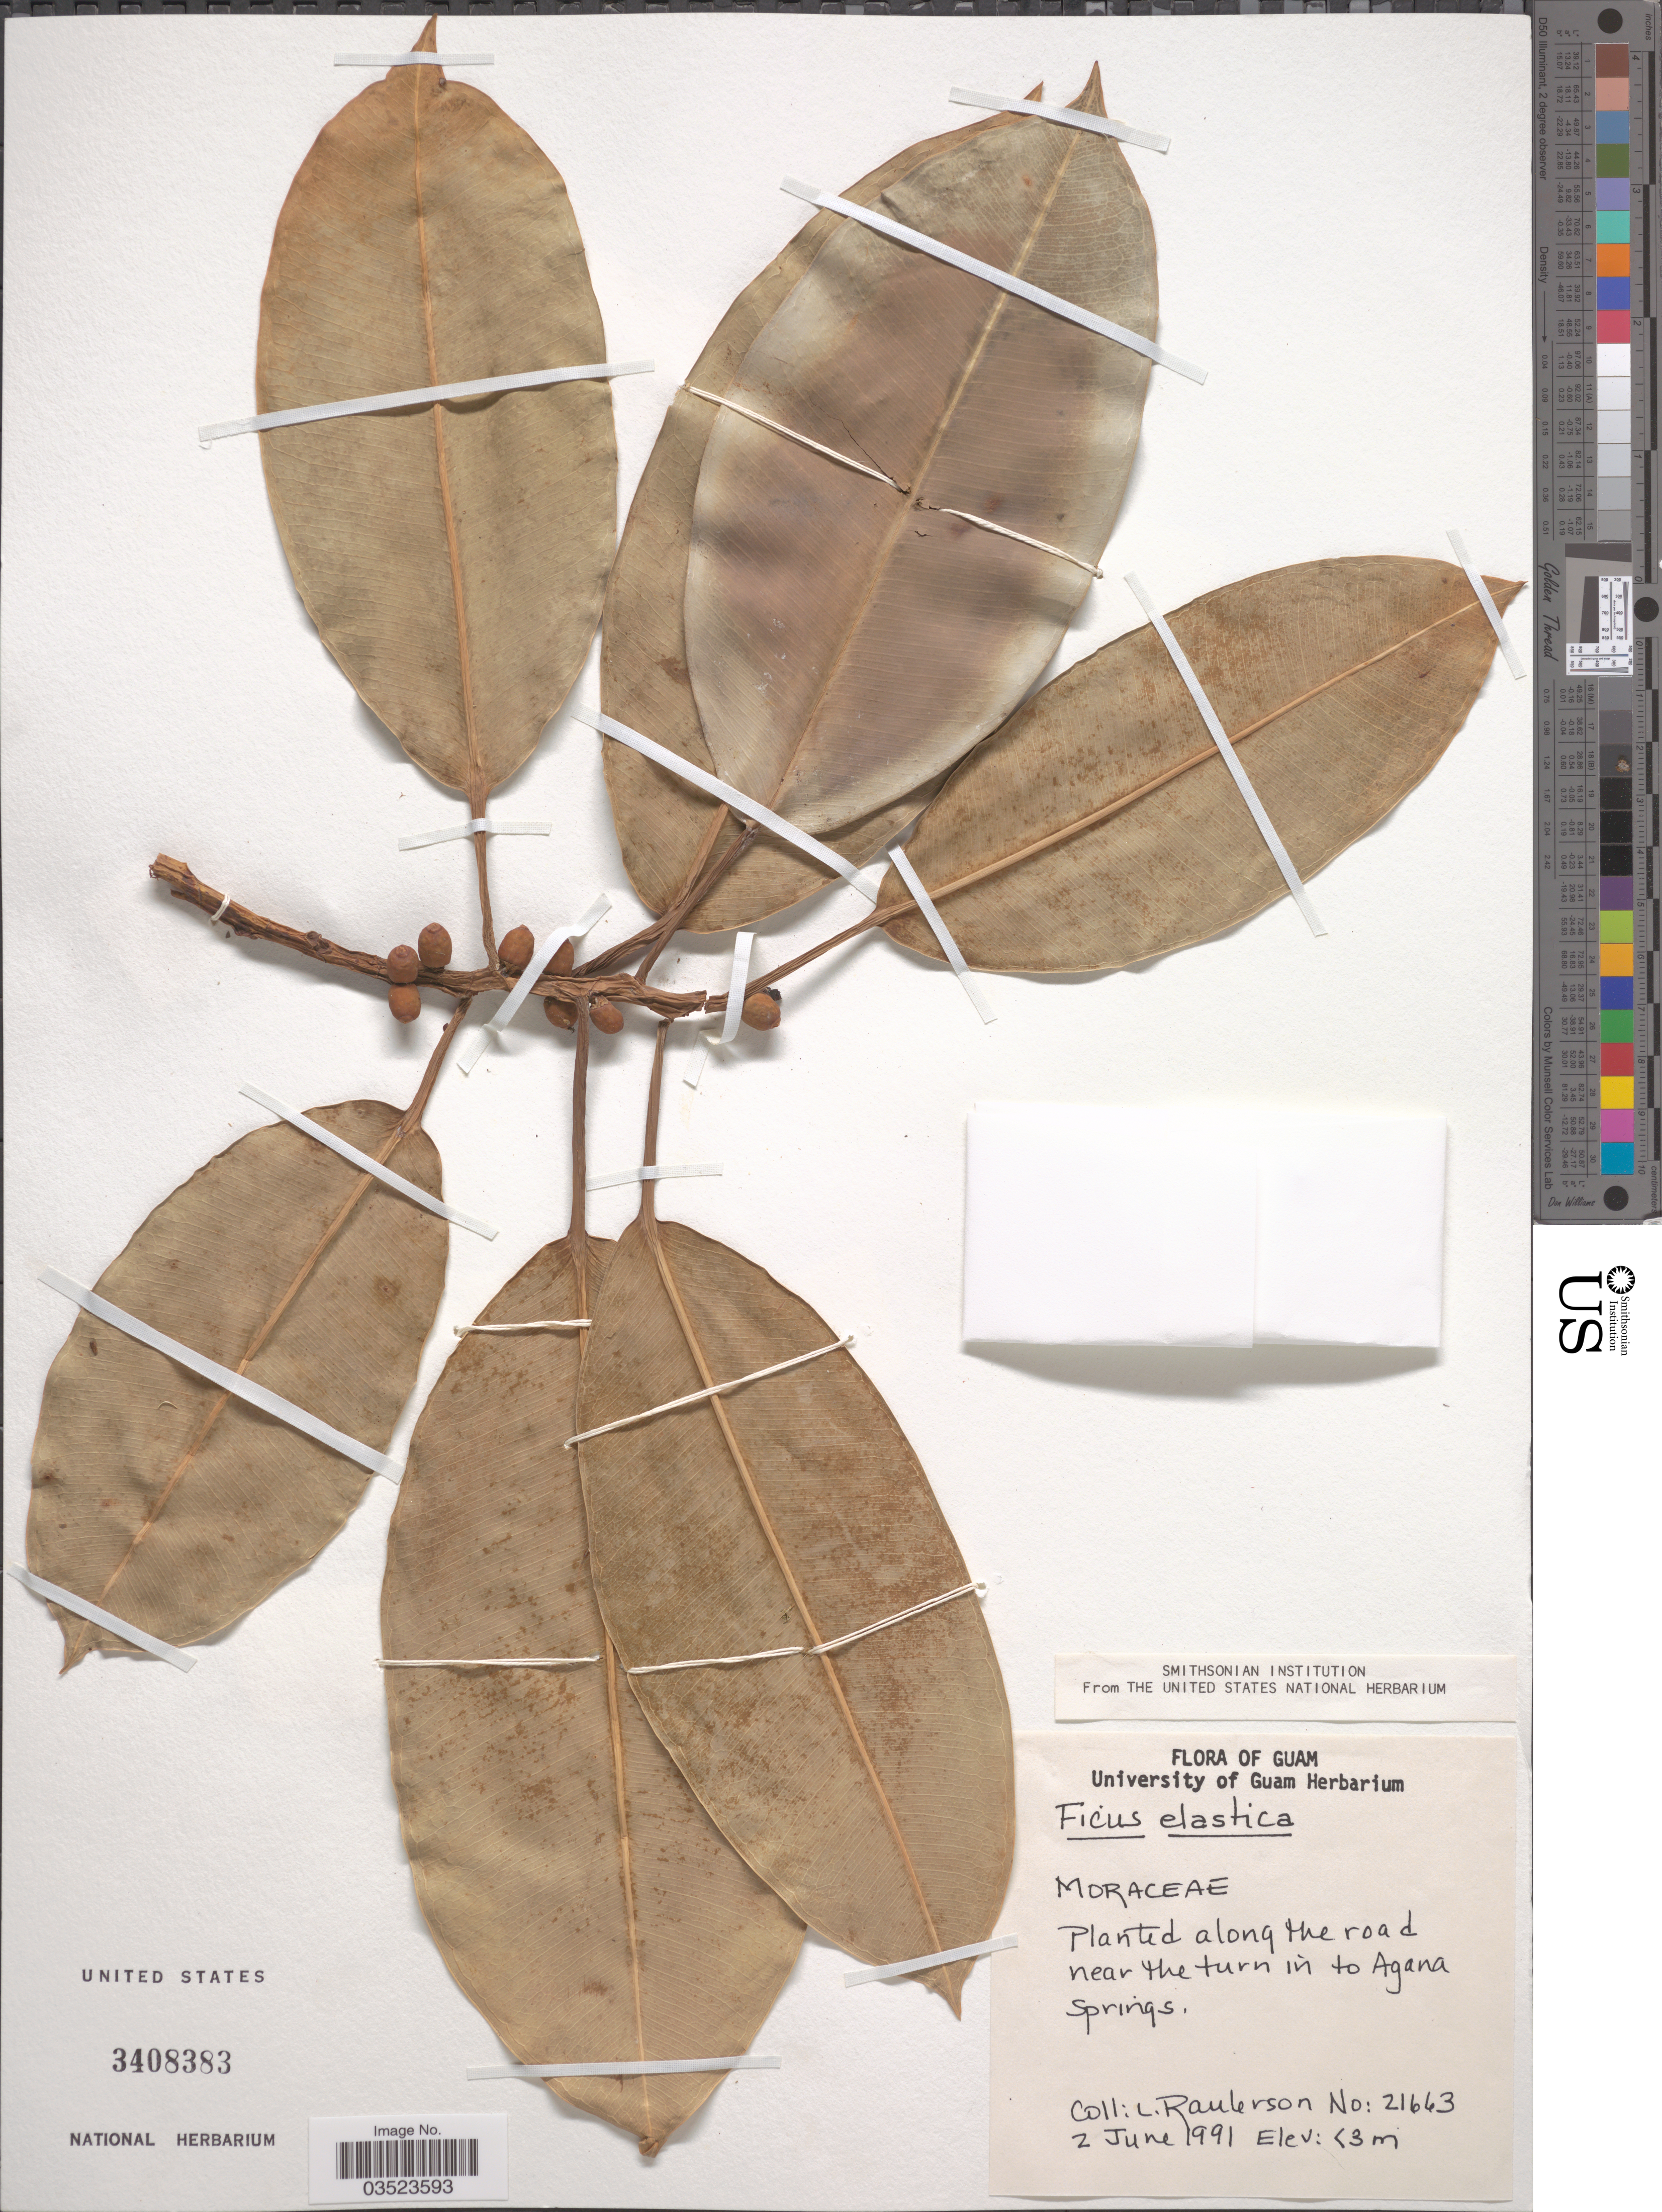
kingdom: Plantae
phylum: Tracheophyta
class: Magnoliopsida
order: Rosales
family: Moraceae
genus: Ficus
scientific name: Ficus elastica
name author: Roxb.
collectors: L. Raulerson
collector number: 21663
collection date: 1991-06-02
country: Guam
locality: Planted along the road near the turn in to Agana Springs.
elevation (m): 3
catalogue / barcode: US 3408383